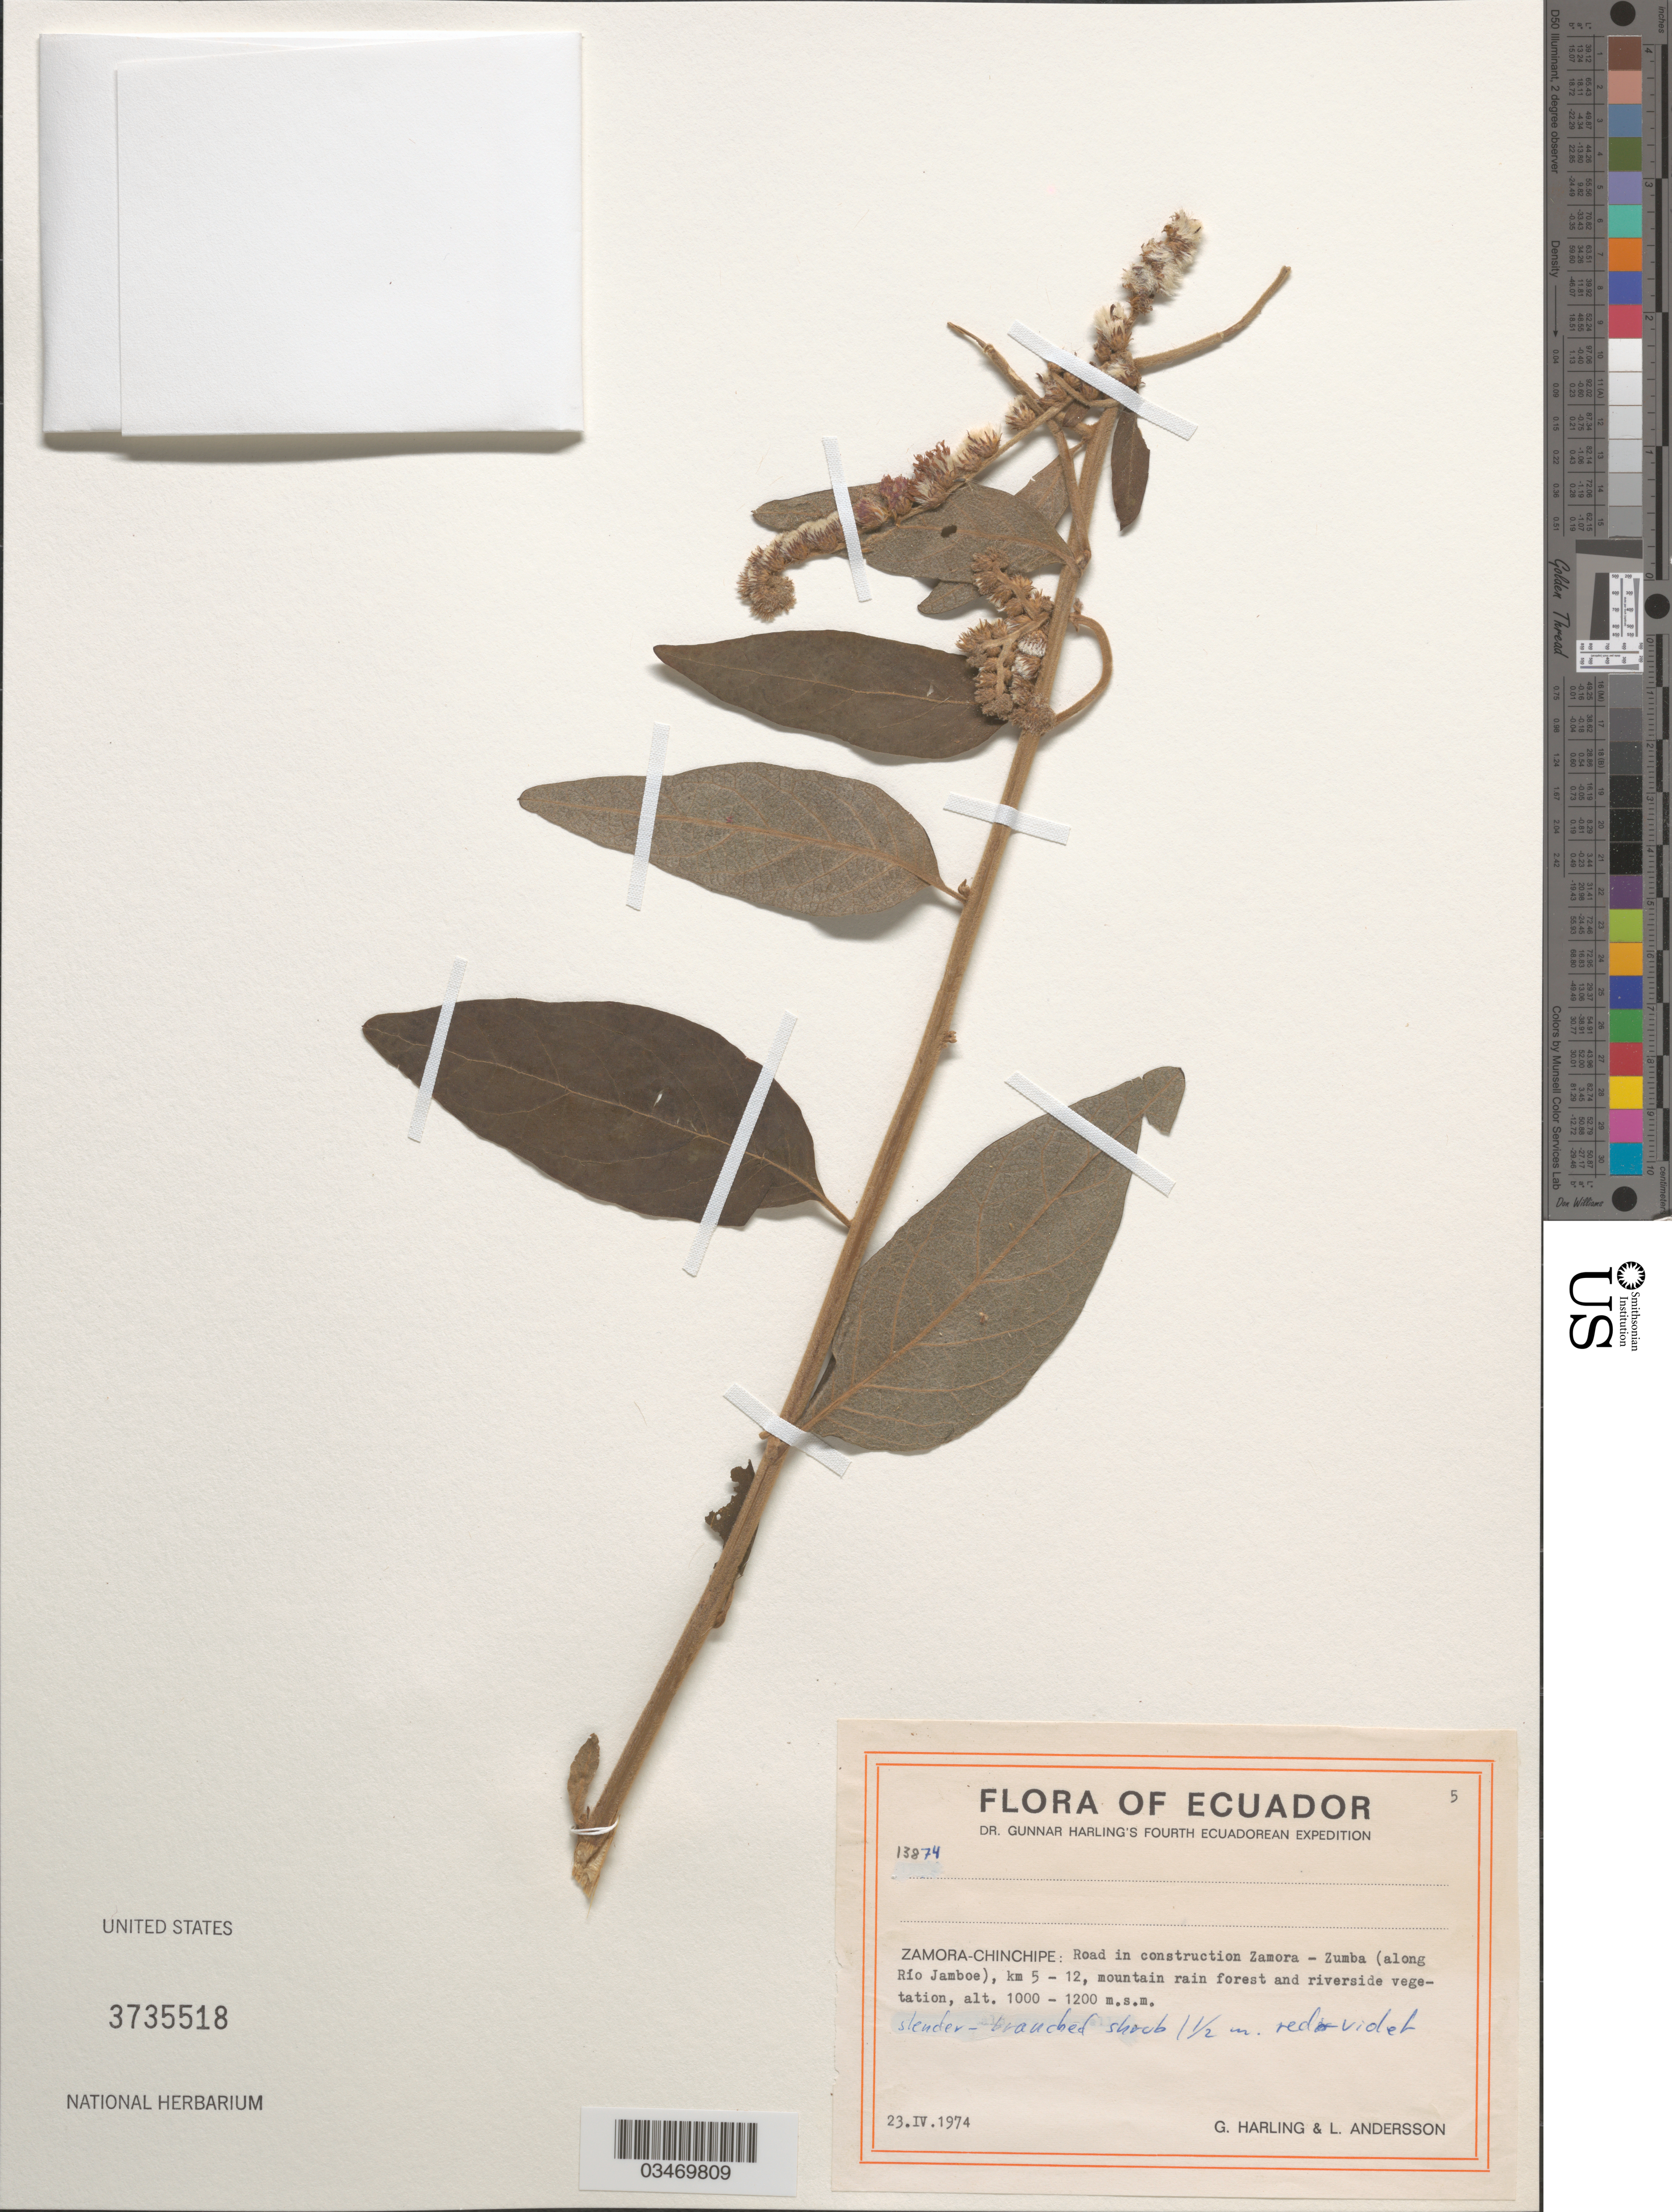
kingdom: Plantae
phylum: Tracheophyta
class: Magnoliopsida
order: Asterales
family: Asteraceae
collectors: G. Harling & L. Andersson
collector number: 13874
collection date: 1974-04-23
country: Ecuador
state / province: Zamora-Chinchipe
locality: Road in construction Zamora - Zumba (along Río Jamboe), Km 5 - 12.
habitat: Mountain rain forest and riverside vegetation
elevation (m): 1000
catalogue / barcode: US 3735518